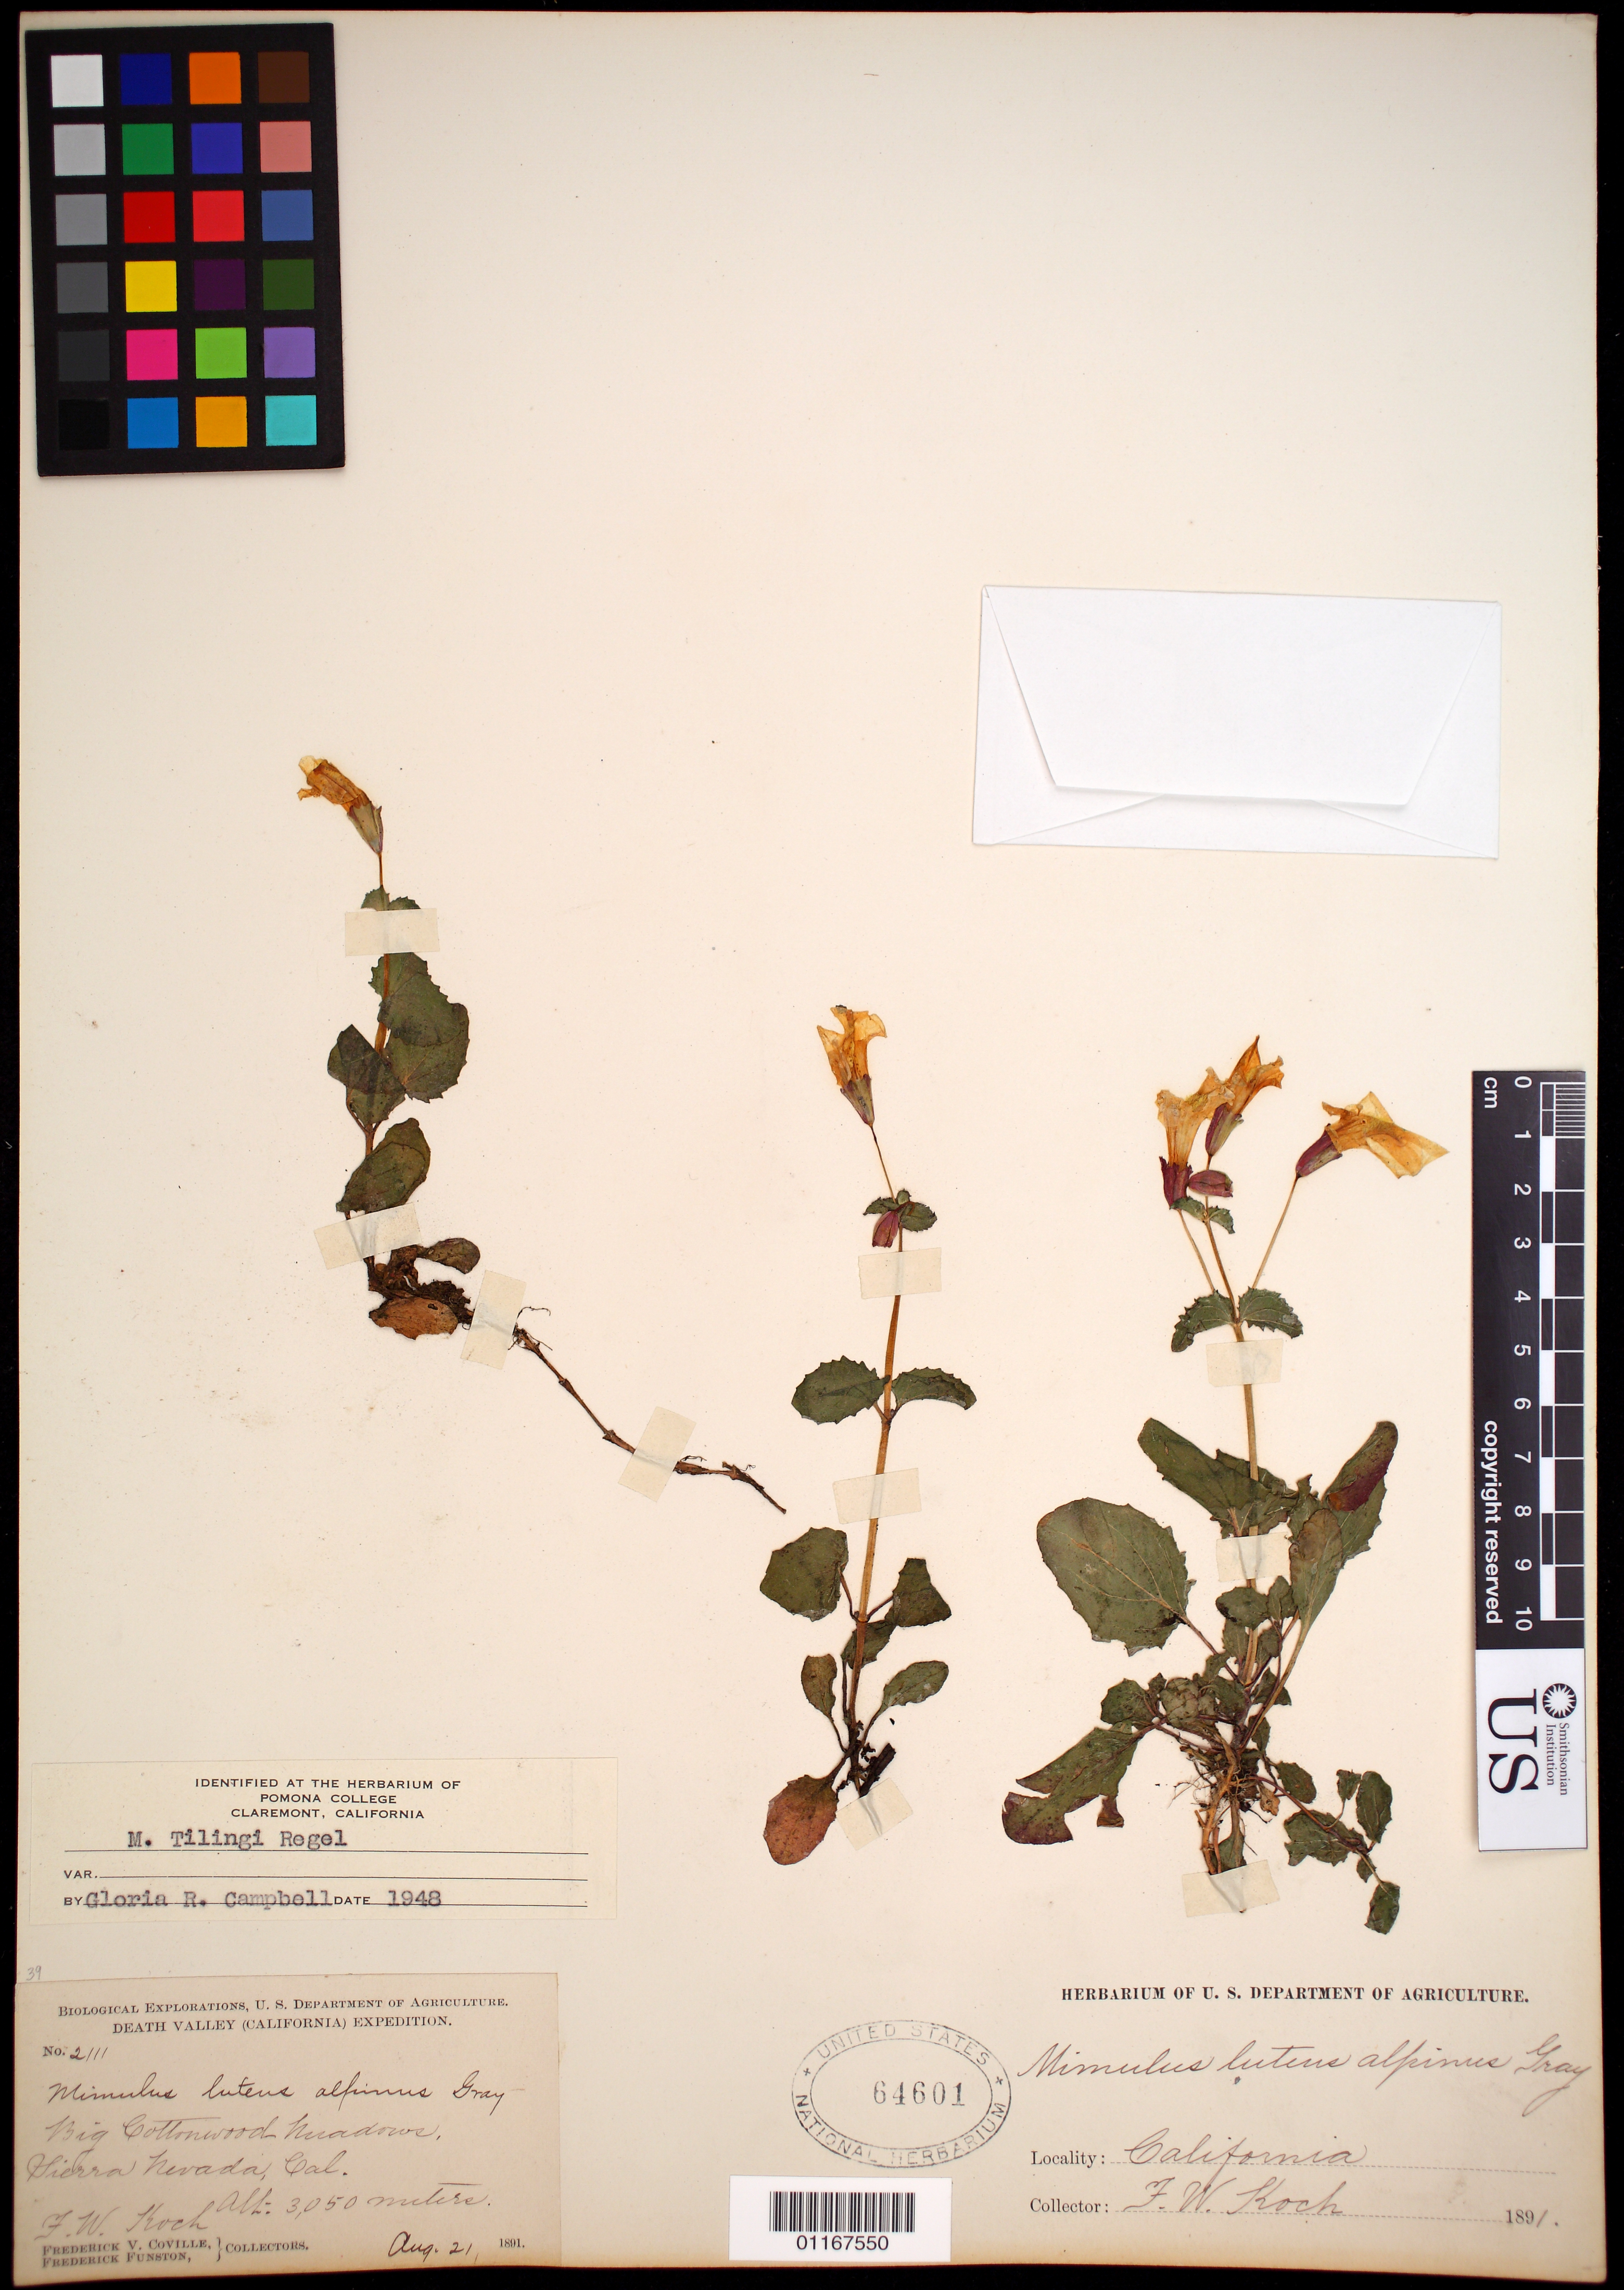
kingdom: Plantae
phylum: Tracheophyta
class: Magnoliopsida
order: Lamiales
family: Phrymaceae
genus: Mimulus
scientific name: Mimulus tilingii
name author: Regel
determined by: Campbell, G. R.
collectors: F. W. Koch, F. V. Coville & F. Funston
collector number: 2111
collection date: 1891-08-21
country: United States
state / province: California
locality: Big Cottonwood meadows, Sierra Nevada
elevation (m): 3050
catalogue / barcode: US 64601